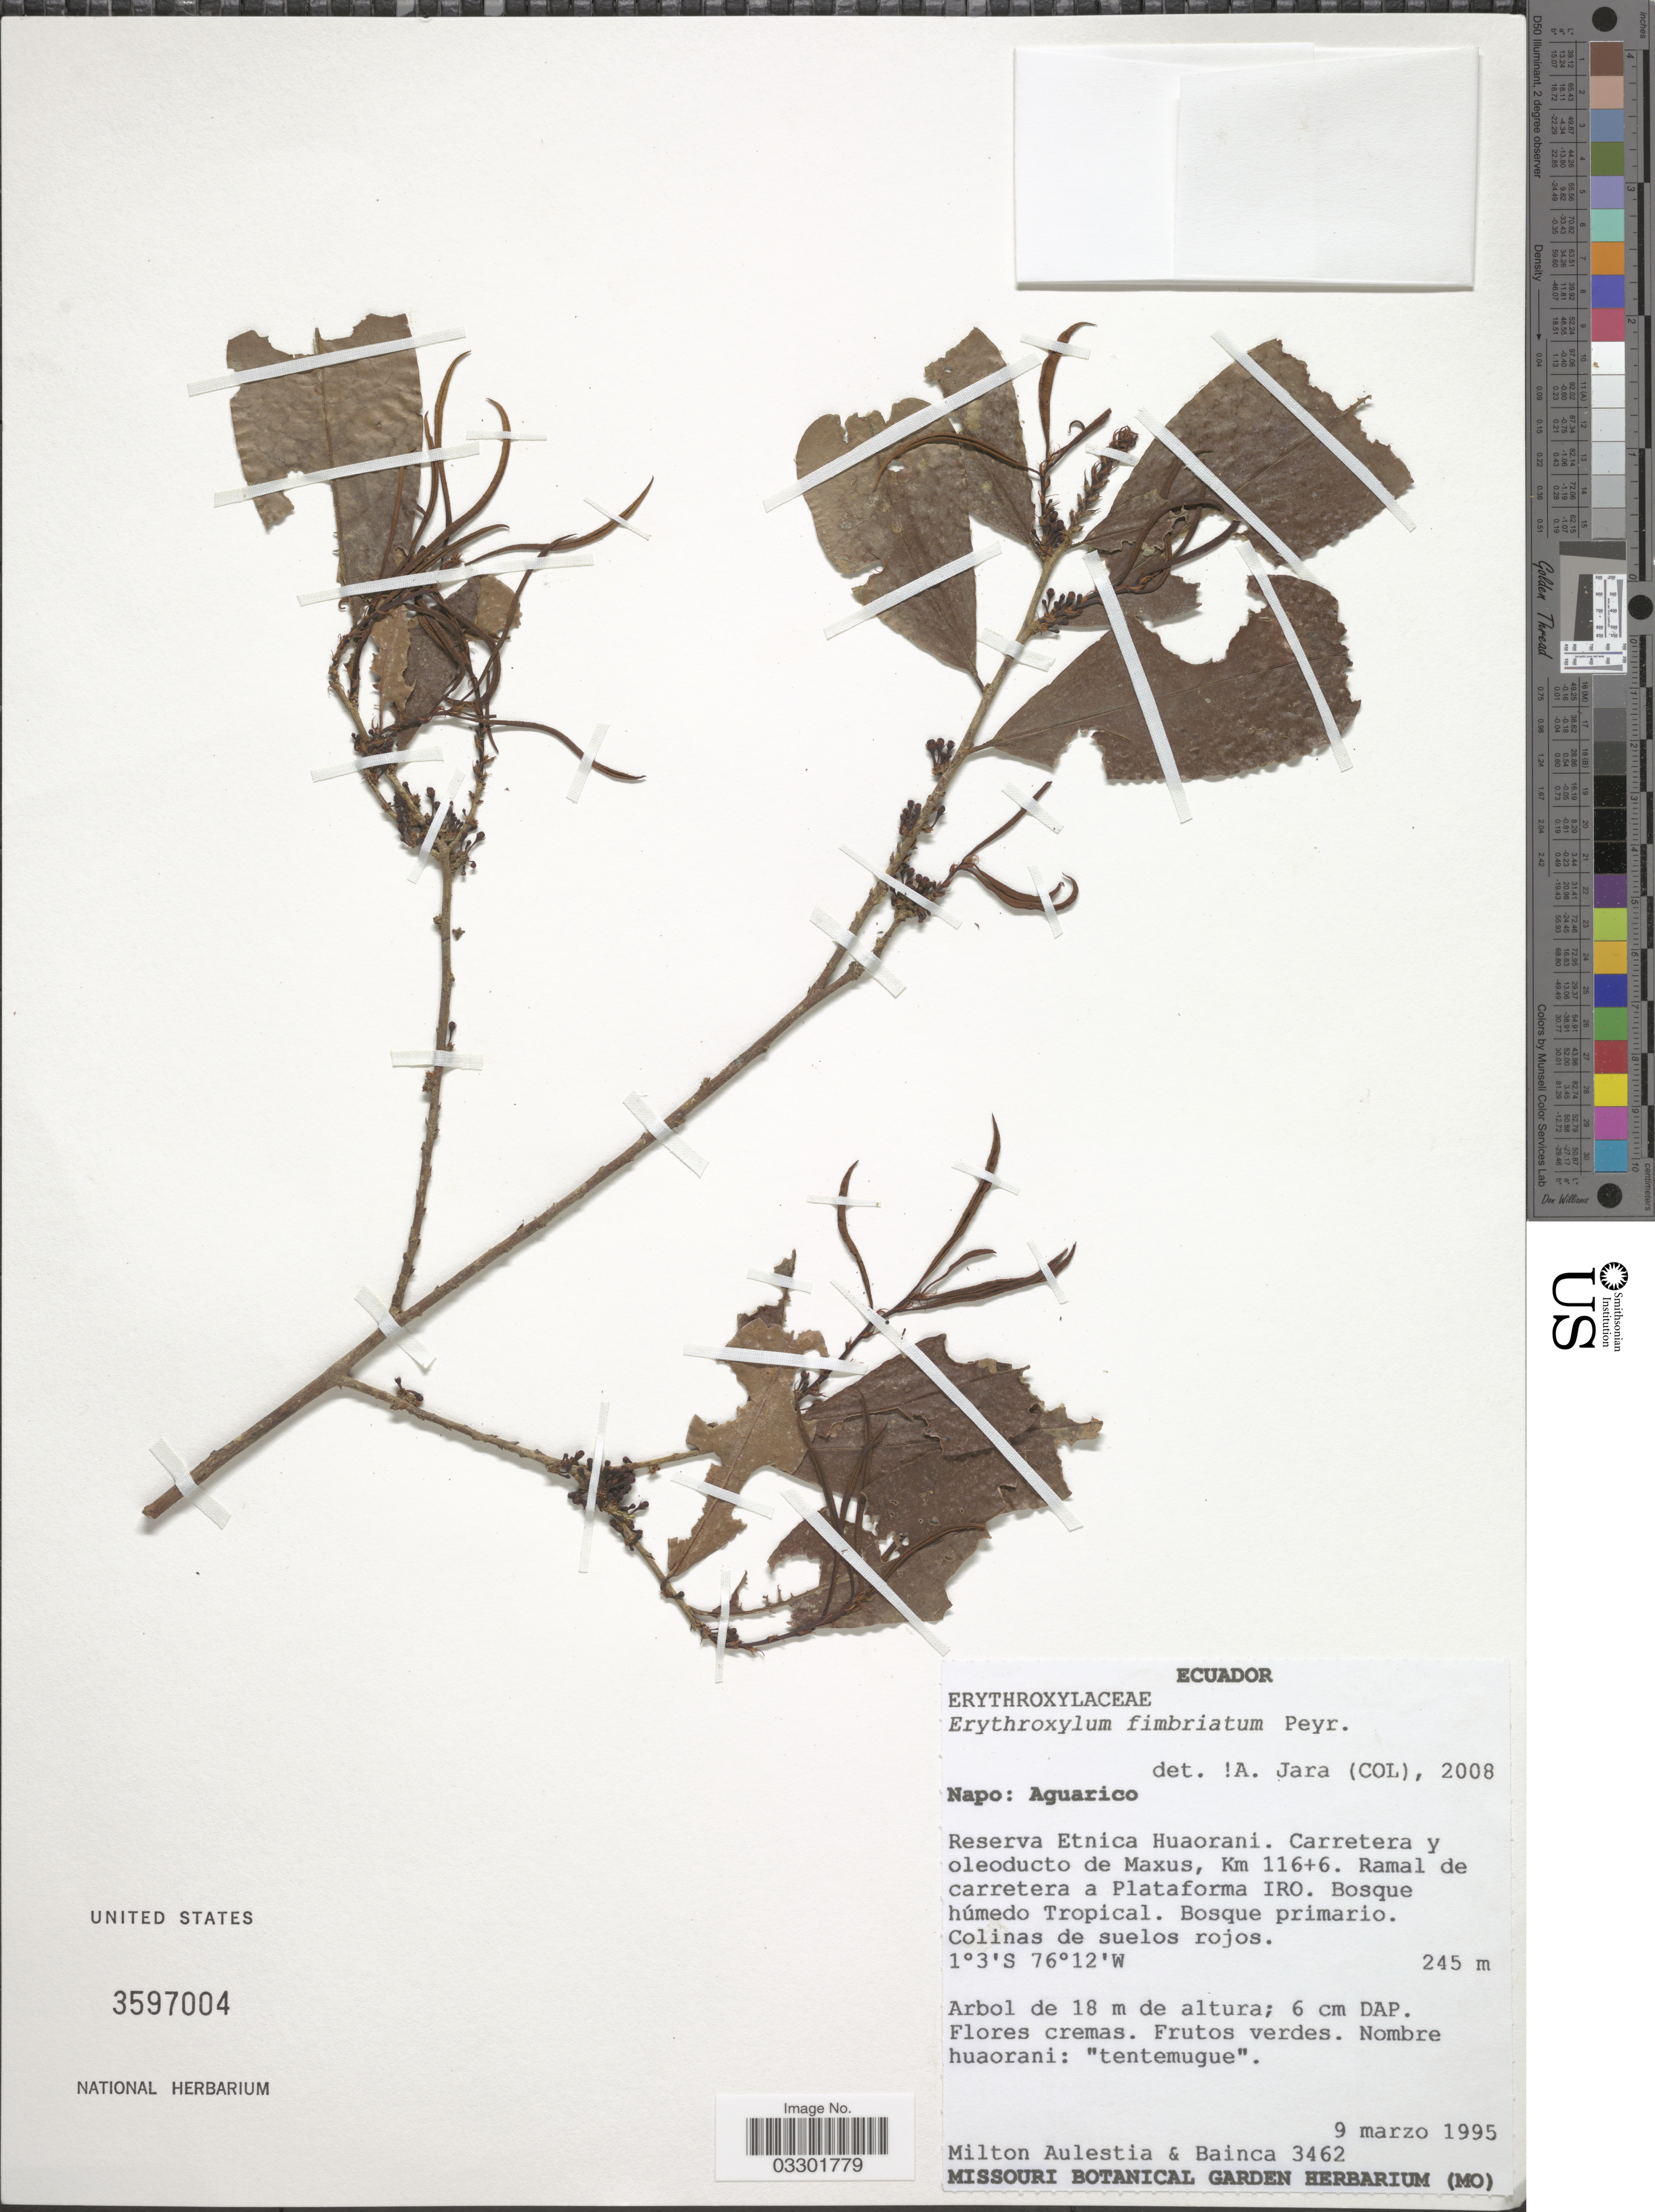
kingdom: Plantae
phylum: Tracheophyta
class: Magnoliopsida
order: Malpighiales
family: Erythroxylaceae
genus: Erythroxylum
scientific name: Erythroxylum fimbriatum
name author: Peyr.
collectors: M. Aulestia & -. Bainca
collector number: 3462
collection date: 1995-03-09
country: Ecuador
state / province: Napo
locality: Aguarico. Reserva Etnica Huaorani. Carretera y oleoducto de Maxus, Km 116+6. Ramal de carretera a Plataforma IRO.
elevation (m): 245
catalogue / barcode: US 3597004